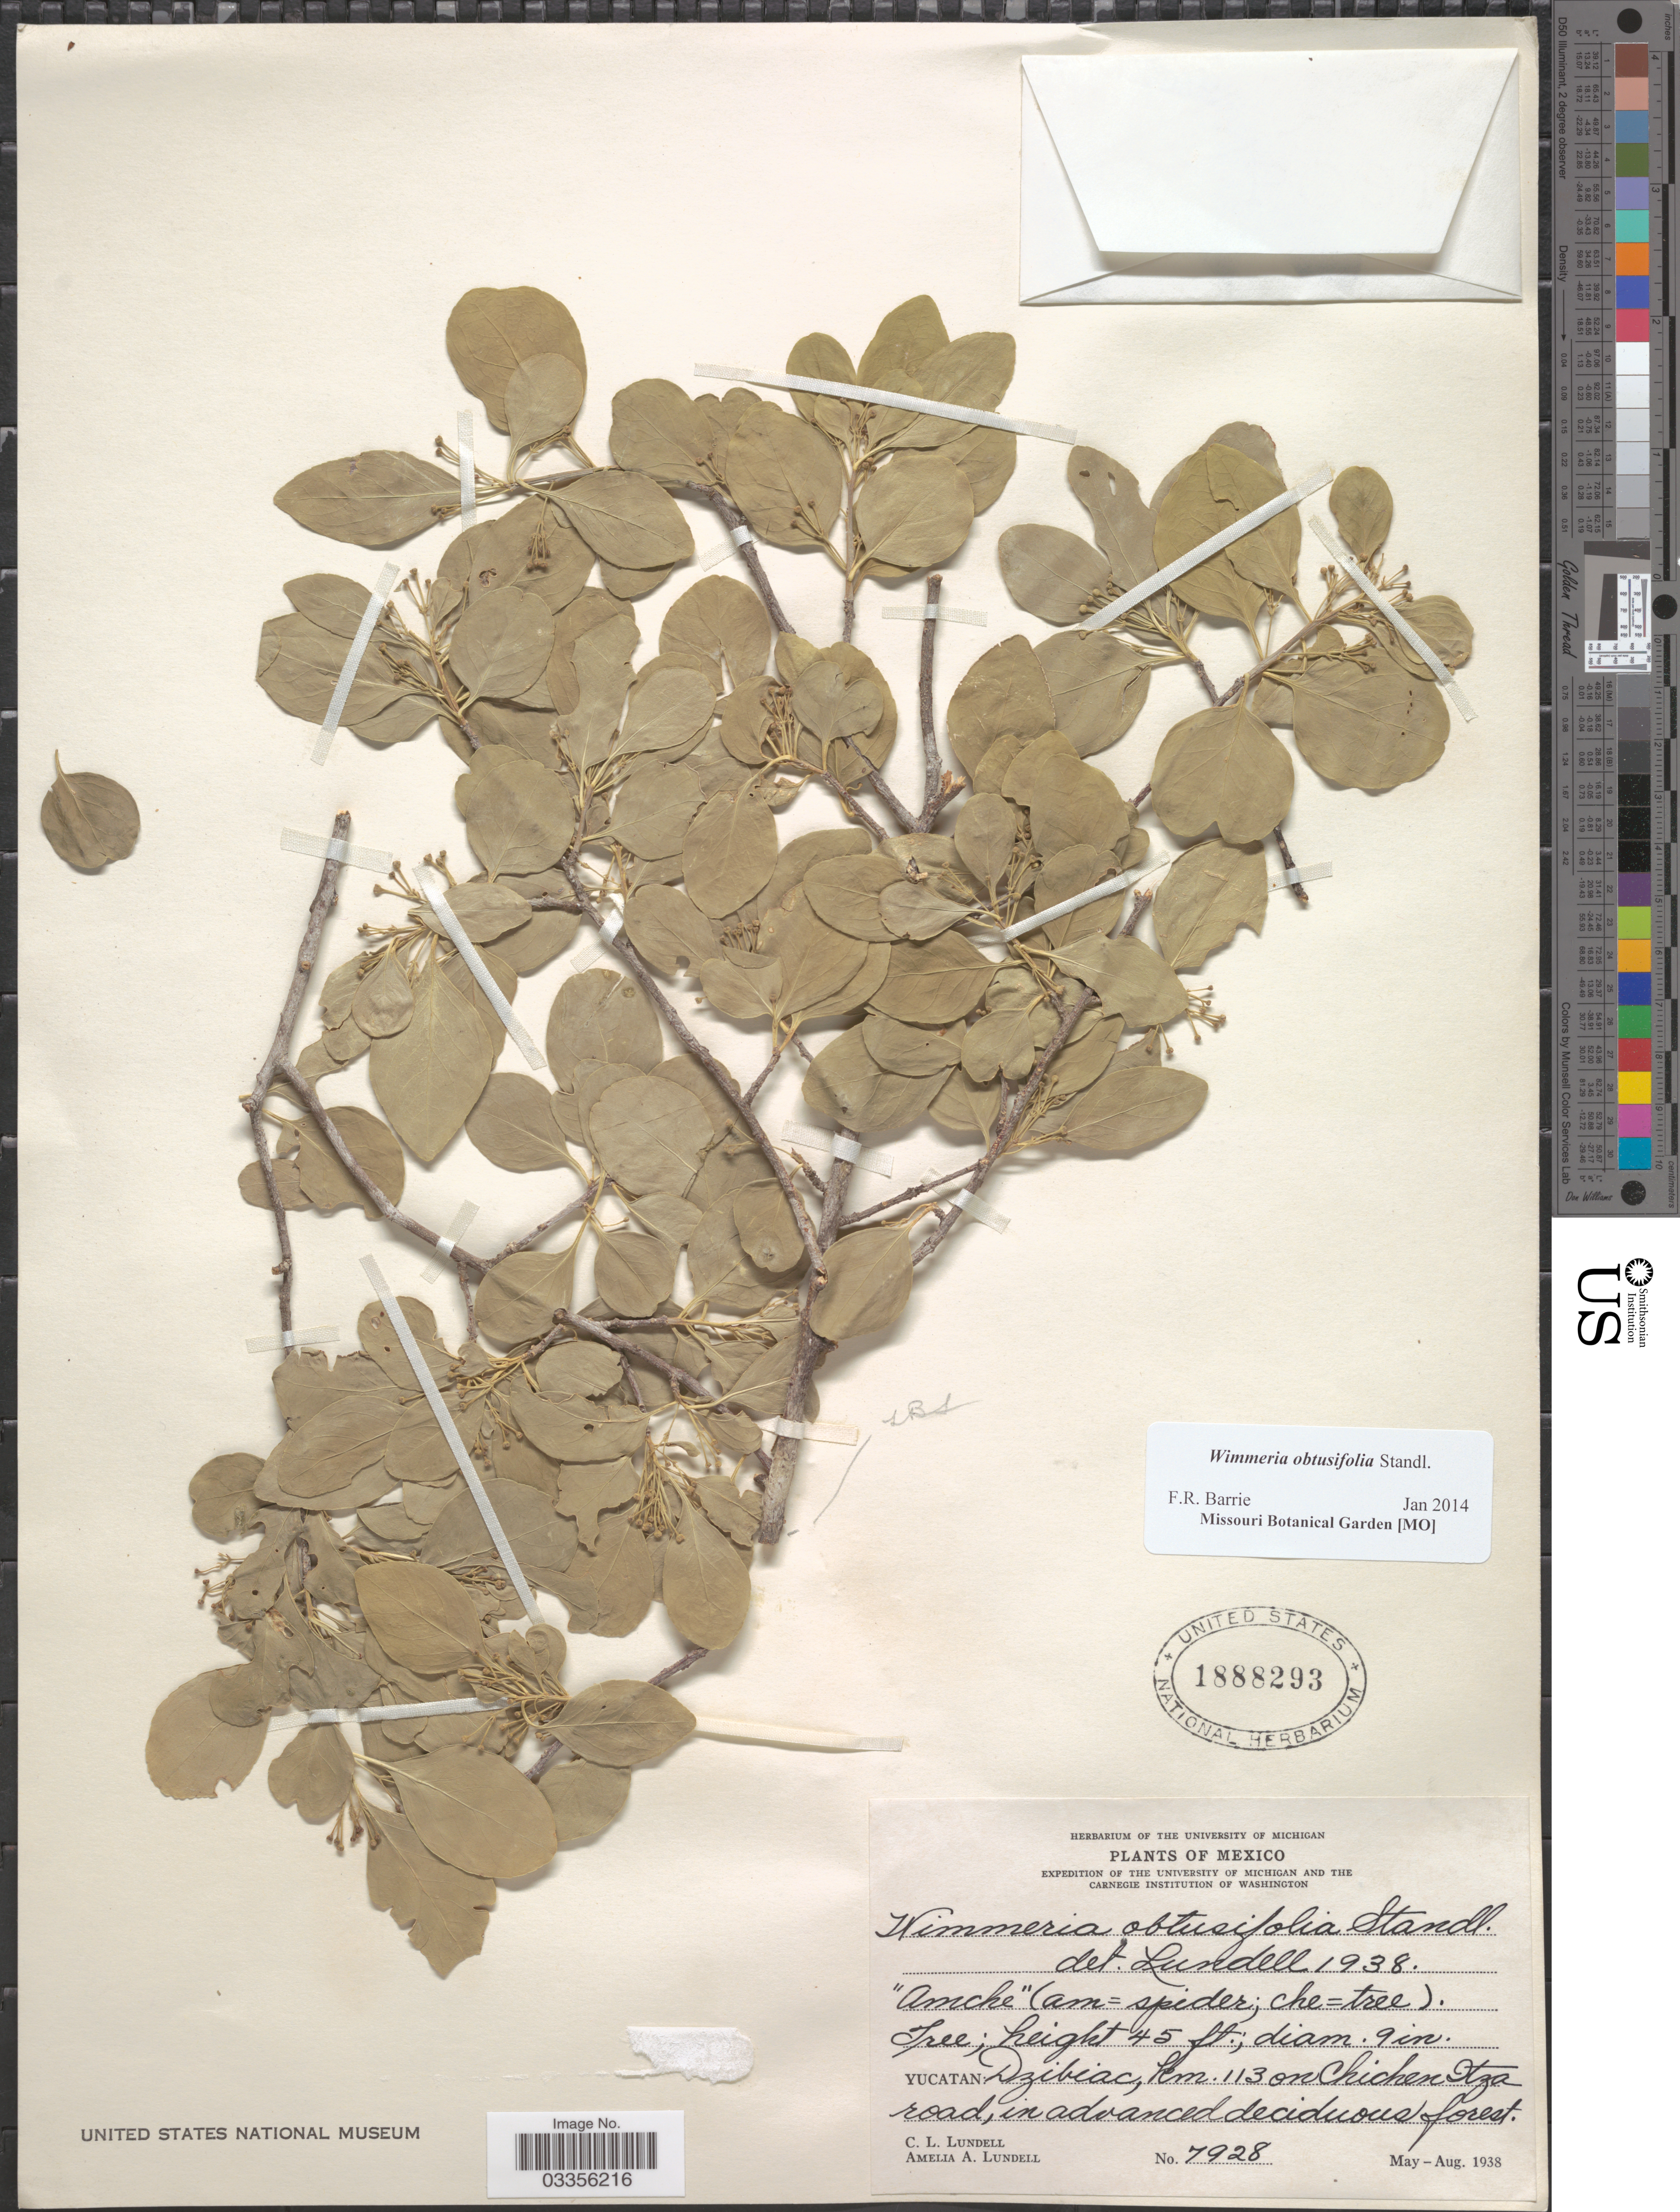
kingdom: Plantae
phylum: Tracheophyta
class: Magnoliopsida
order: Celastrales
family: Celastraceae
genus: Wimmeria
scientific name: Wimmeria obtusifolia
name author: Standl.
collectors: C. L. Lundell & A. A. Lundell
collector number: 7928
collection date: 1938-05/1938-08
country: Mexico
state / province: Yucatán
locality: Dzibiac, km. 113 on Chichen Itza road, in advance deciduous forest.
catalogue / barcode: US 1888293